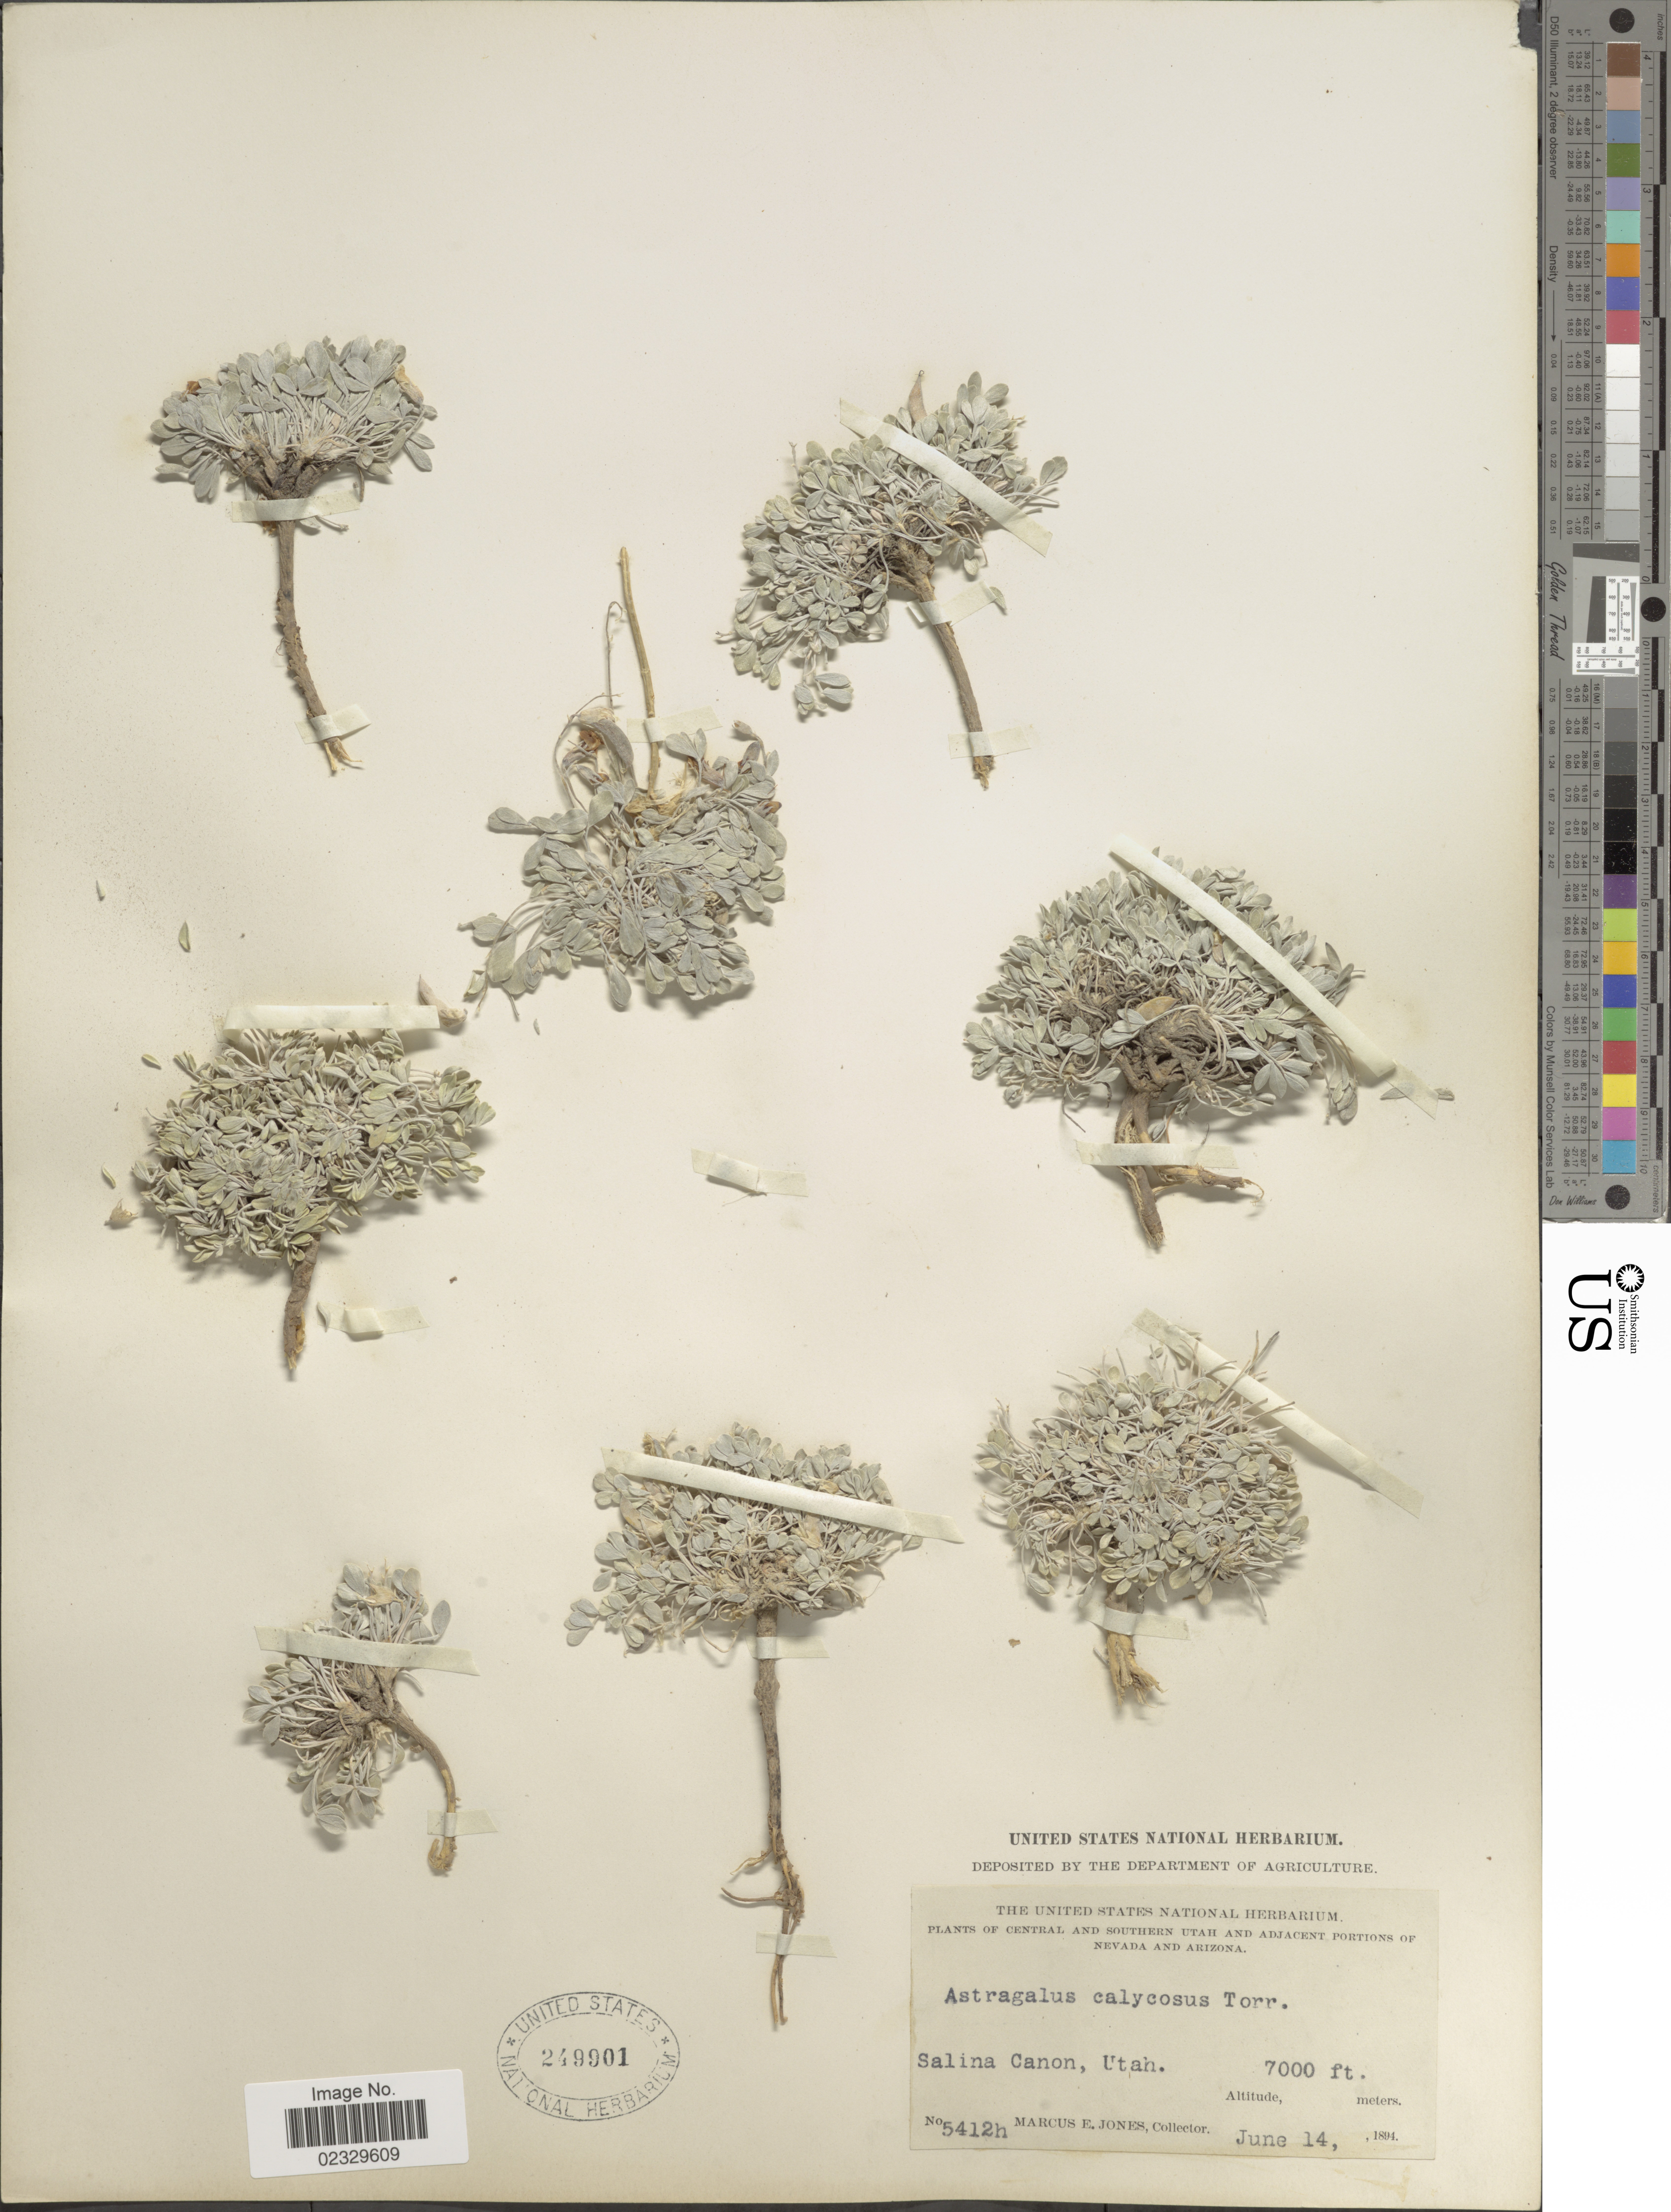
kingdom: Plantae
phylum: Tracheophyta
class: Magnoliopsida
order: Fabales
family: Fabaceae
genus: Astragalus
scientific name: Astragalus calycosus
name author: Torr. ex S. Watson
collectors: M. E. Jones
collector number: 5412h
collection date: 1894-06-14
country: United States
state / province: Utah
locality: Central and southern Utah. Salina Canon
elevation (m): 2134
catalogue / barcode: US 249901